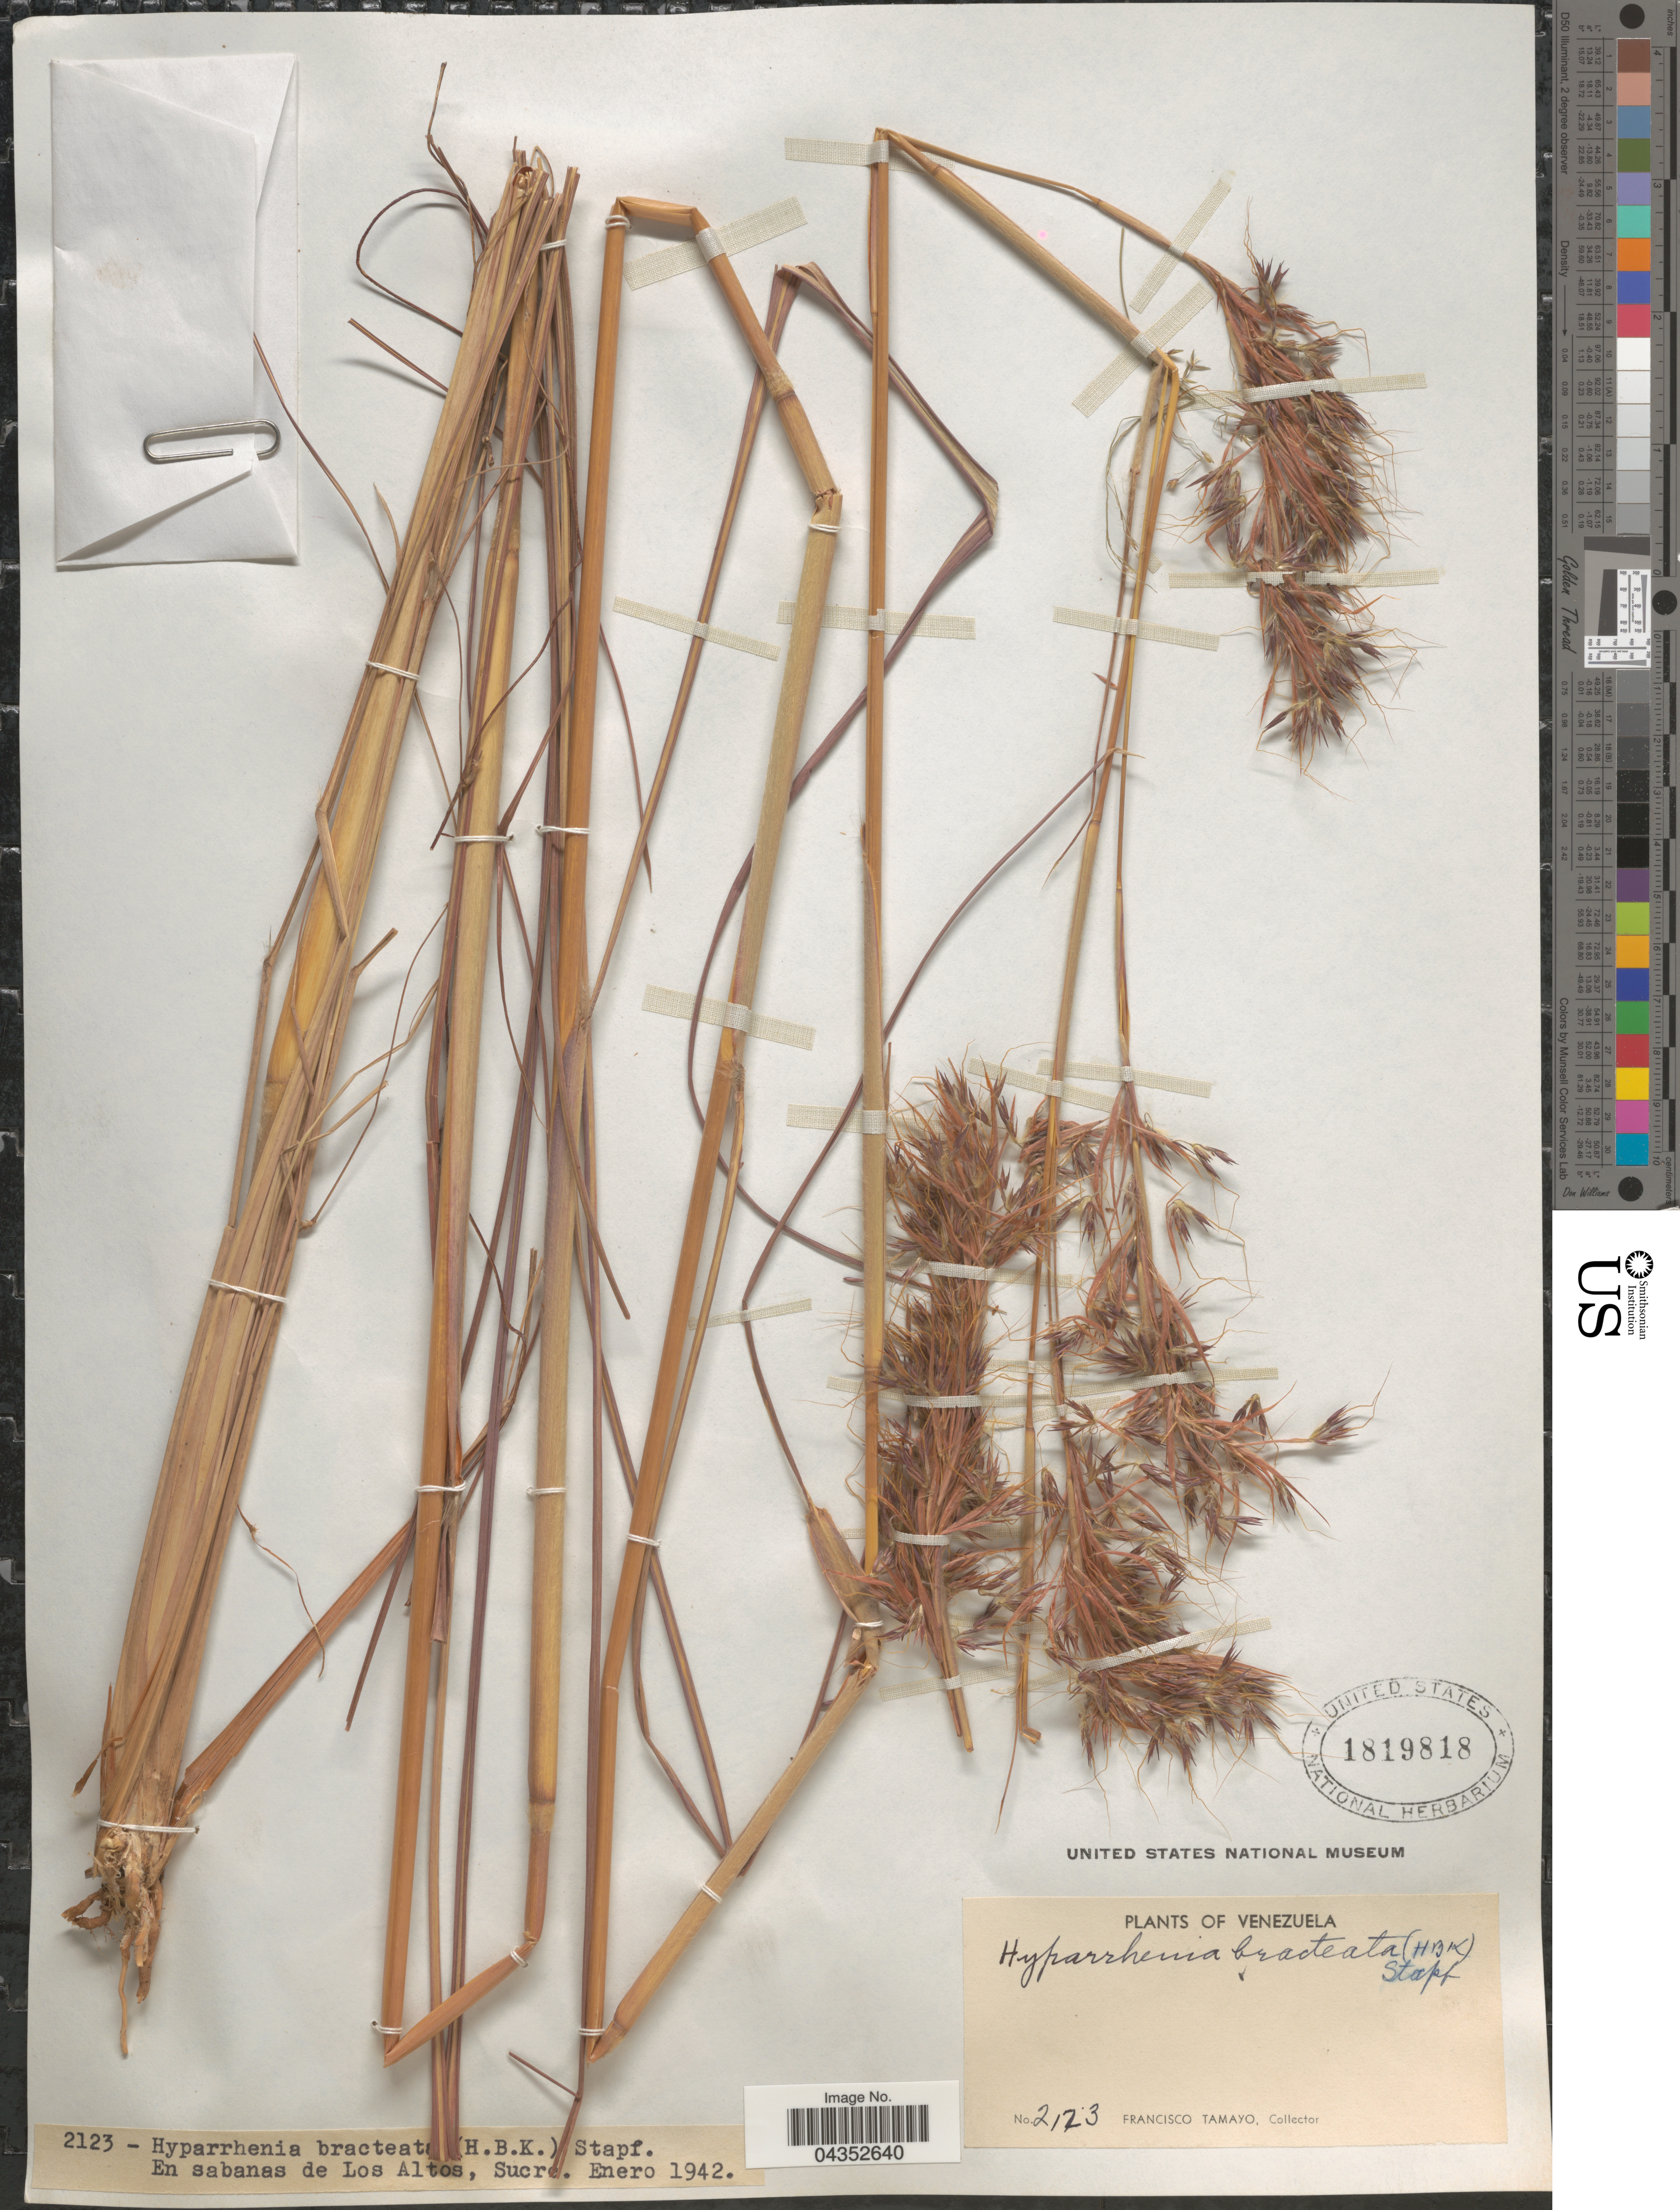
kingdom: Plantae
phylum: Tracheophyta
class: Liliopsida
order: Poales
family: Poaceae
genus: Hyparrhenia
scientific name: Hyparrhenia bracteata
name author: (Humb. & Bonpl.) Stapf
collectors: F. Tamayo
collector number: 2123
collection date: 1942-01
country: Venezuela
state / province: Sucre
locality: En sabanas de Los Altos.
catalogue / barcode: US 1819818